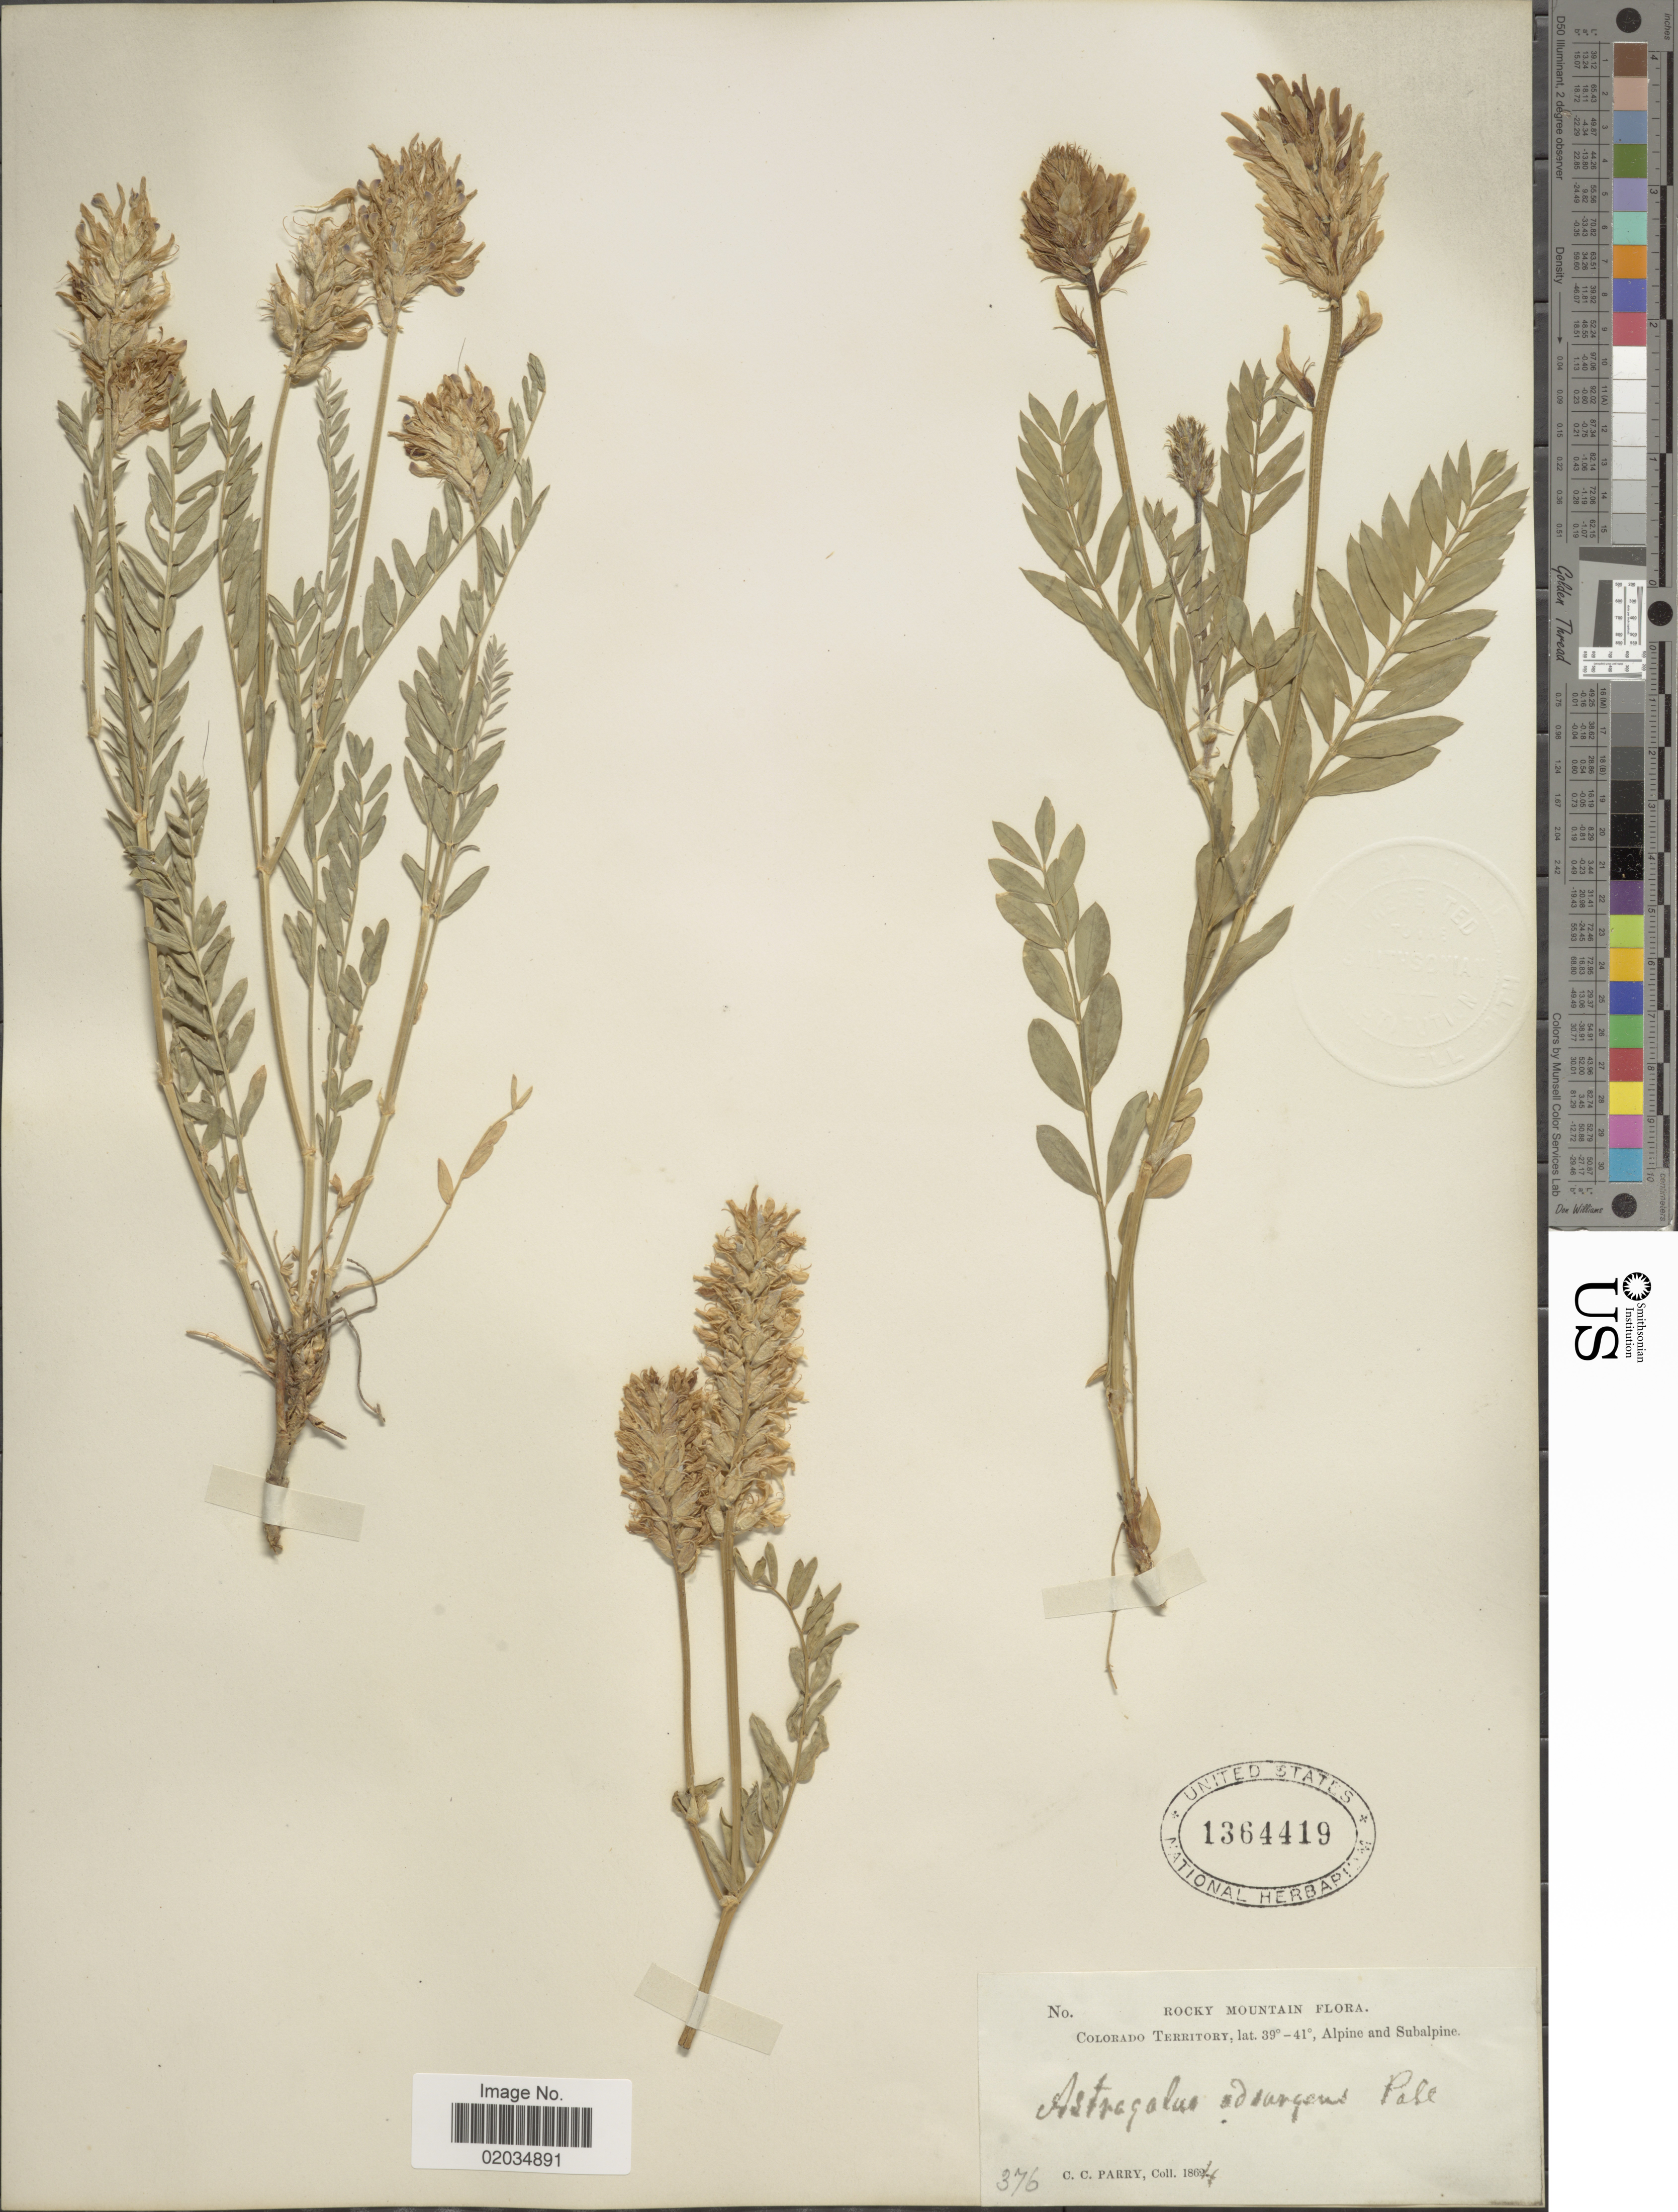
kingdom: Plantae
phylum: Tracheophyta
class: Magnoliopsida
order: Fabales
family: Fabaceae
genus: Astragalus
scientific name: Astragalus adsurgens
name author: Pall.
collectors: C. C. Parry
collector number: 376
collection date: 1864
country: United States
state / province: Colorado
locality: Colorado Territory, Rocky Mountain, Alpine and Subalpine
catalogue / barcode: US 1364419